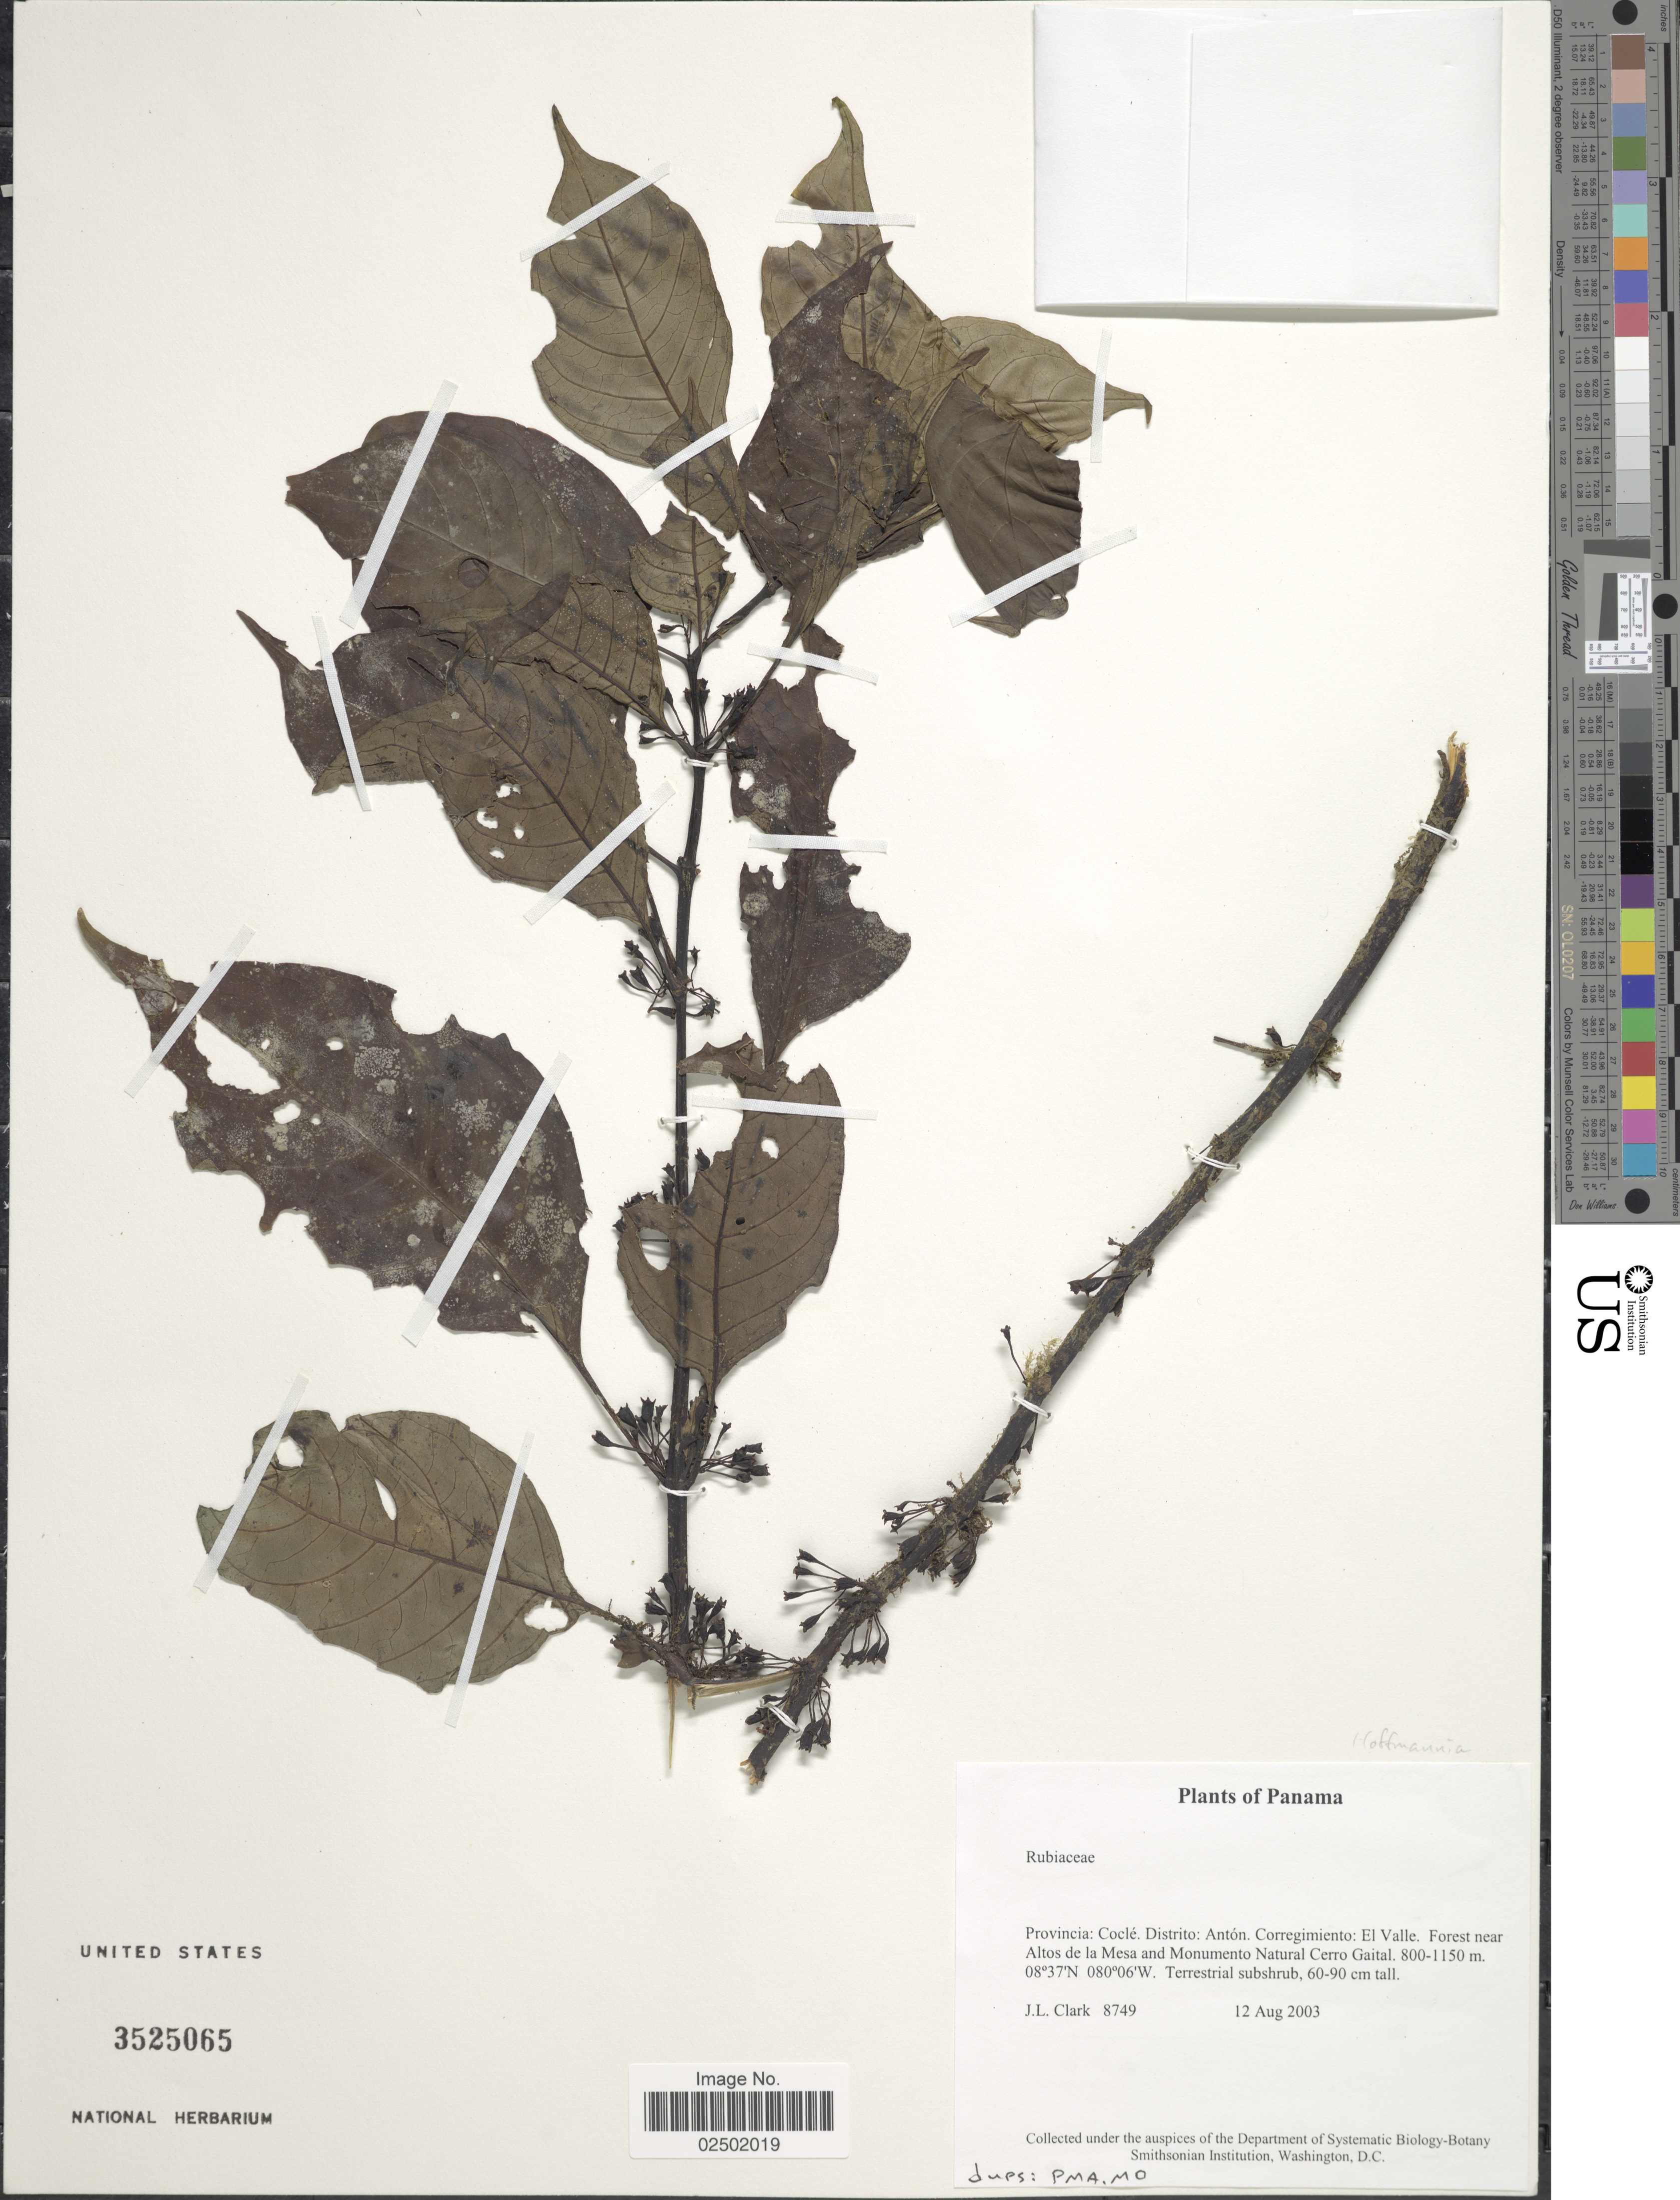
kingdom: Plantae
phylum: Tracheophyta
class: Magnoliopsida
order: Gentianales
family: Rubiaceae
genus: Hoffmannia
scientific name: Hoffmannia sp.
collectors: J. L. Clark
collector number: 8749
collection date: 2003-08-12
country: Panama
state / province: Coclé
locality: Distrito: Anton. Corregimiento: El Valle. Forest near Altos de la Mesa and Monumento Natural Cerro Gaital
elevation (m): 800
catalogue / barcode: US 3525065